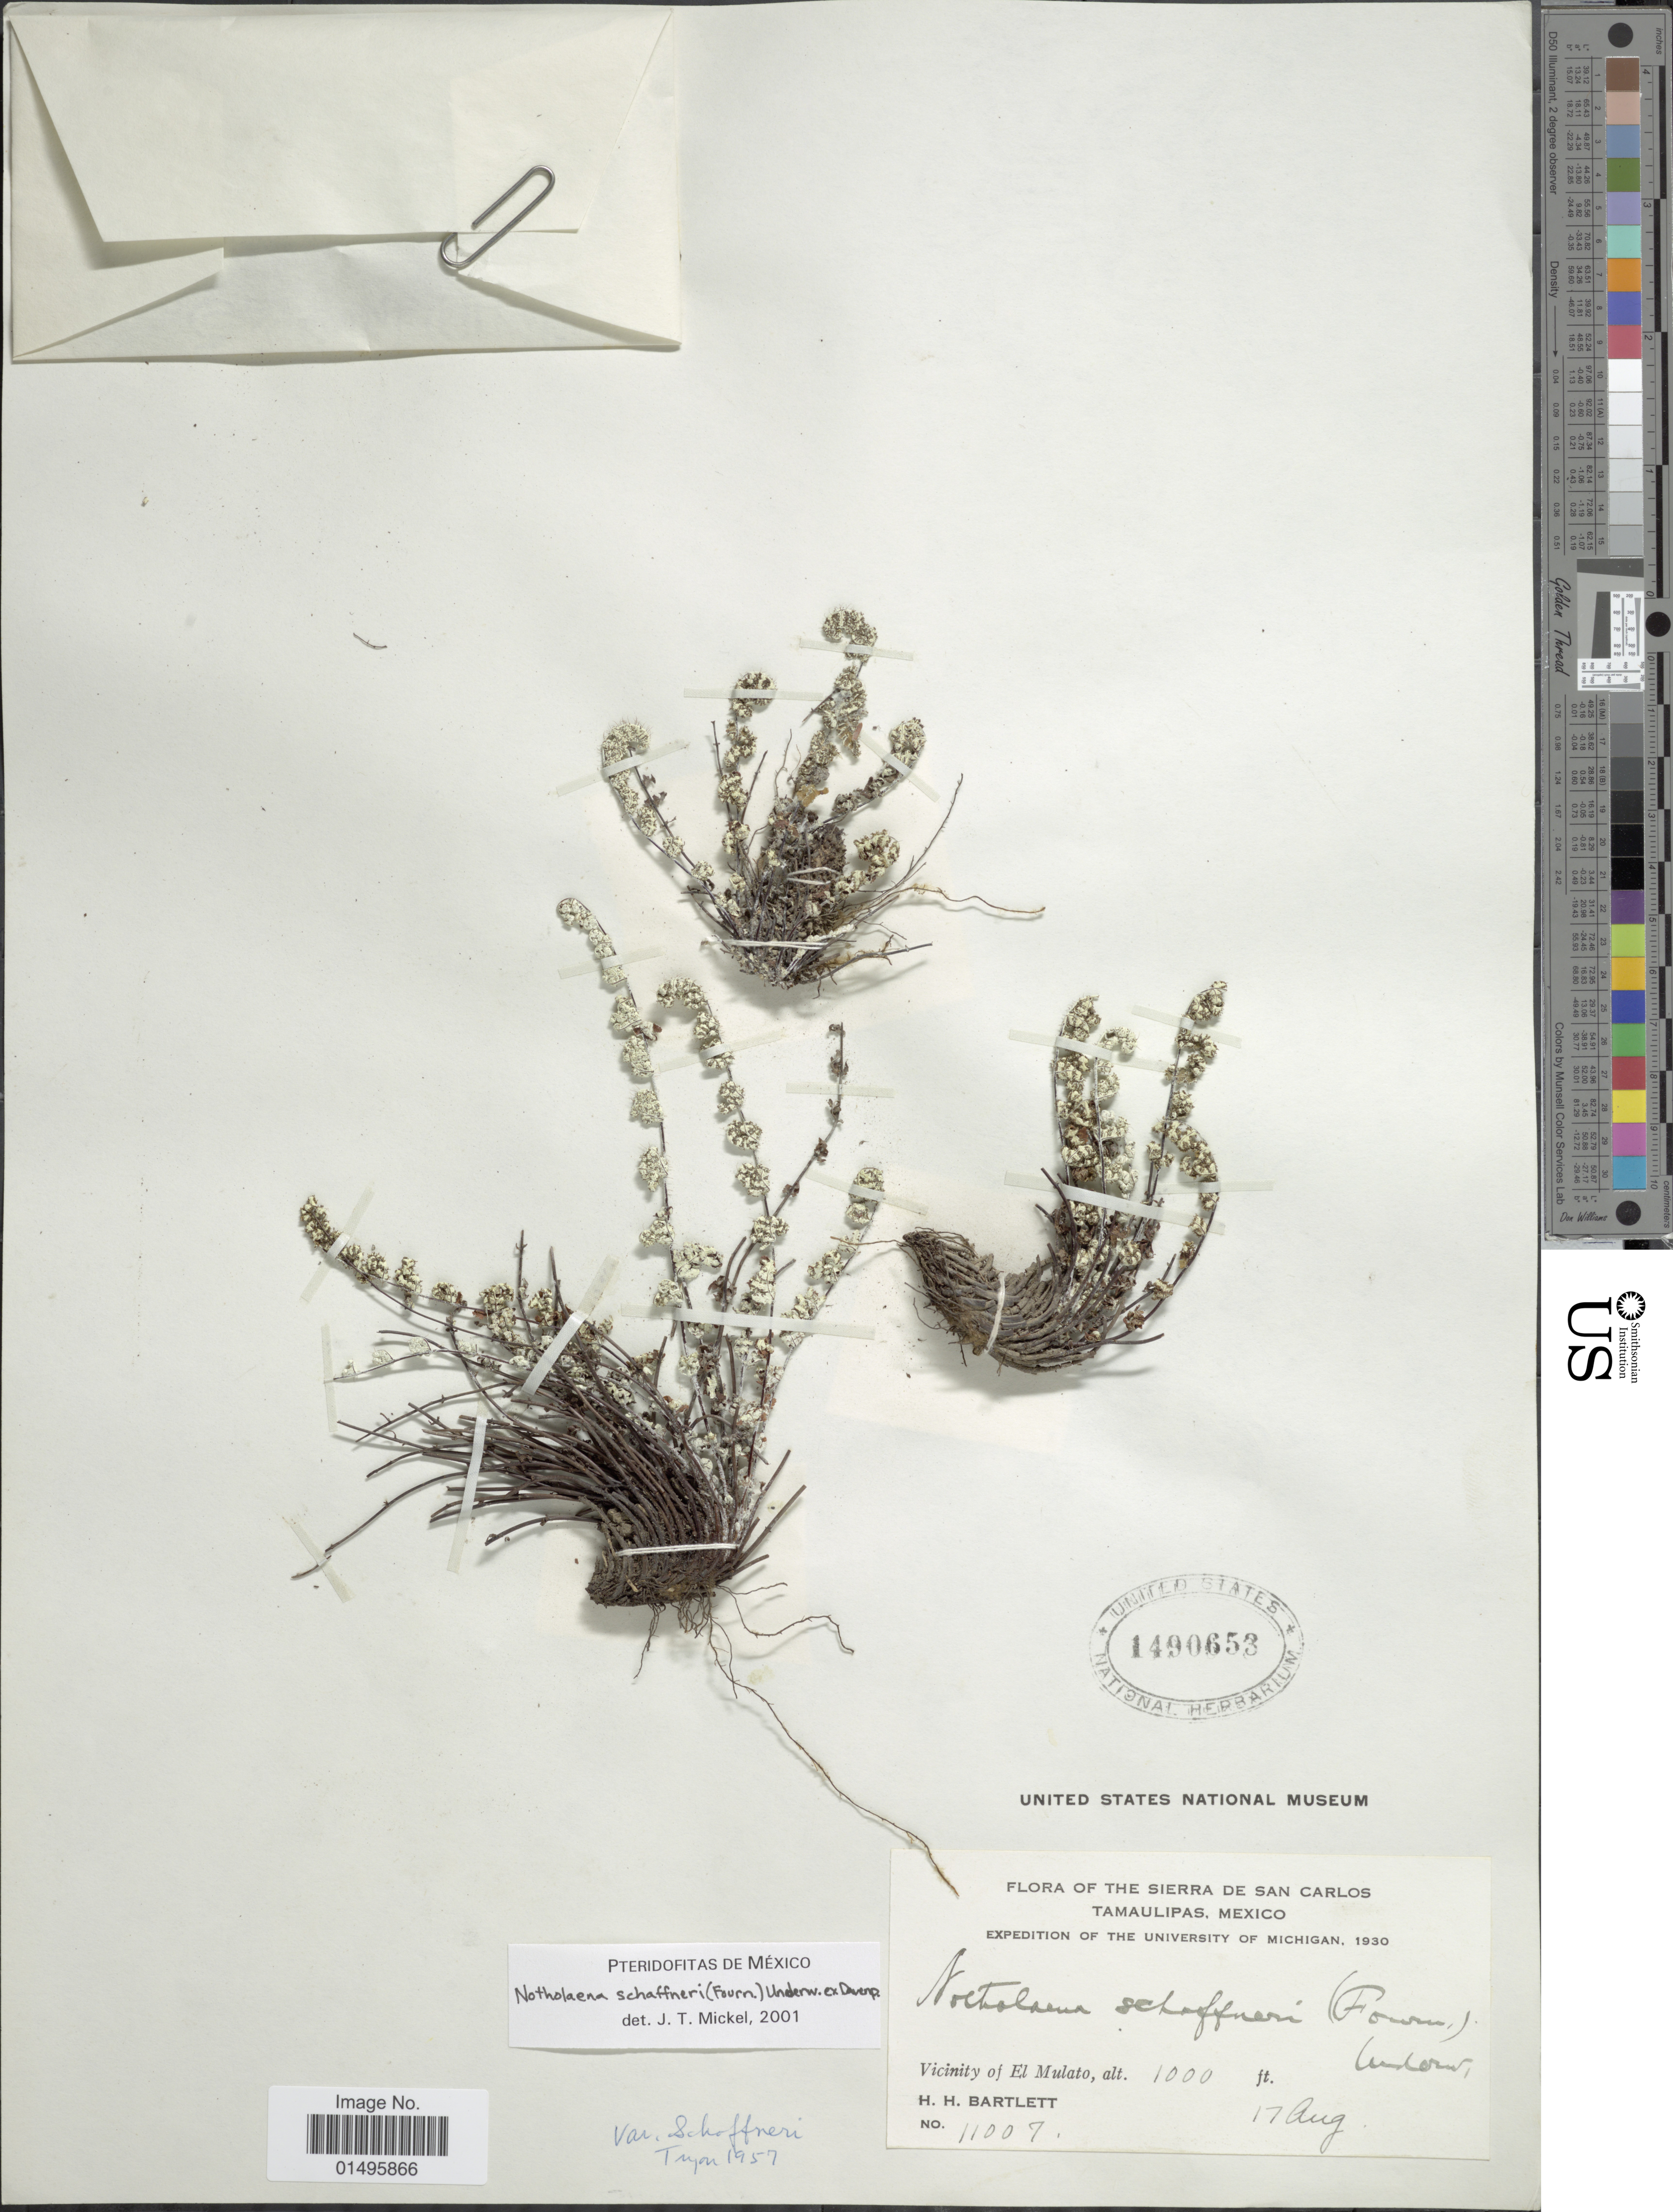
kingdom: Plantae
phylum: Tracheophyta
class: Polypodiopsida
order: Polypodiales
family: Pteridaceae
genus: Notholaena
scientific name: Notholaena schaffneri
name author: (E. Fourn.) Underw.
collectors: H. H. Bartlett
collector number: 11007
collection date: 1930-08-17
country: Mexico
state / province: Tamaulipas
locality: The Sierra de San Carlos, Vicinity of El Mulato.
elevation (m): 305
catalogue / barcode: US 1490653